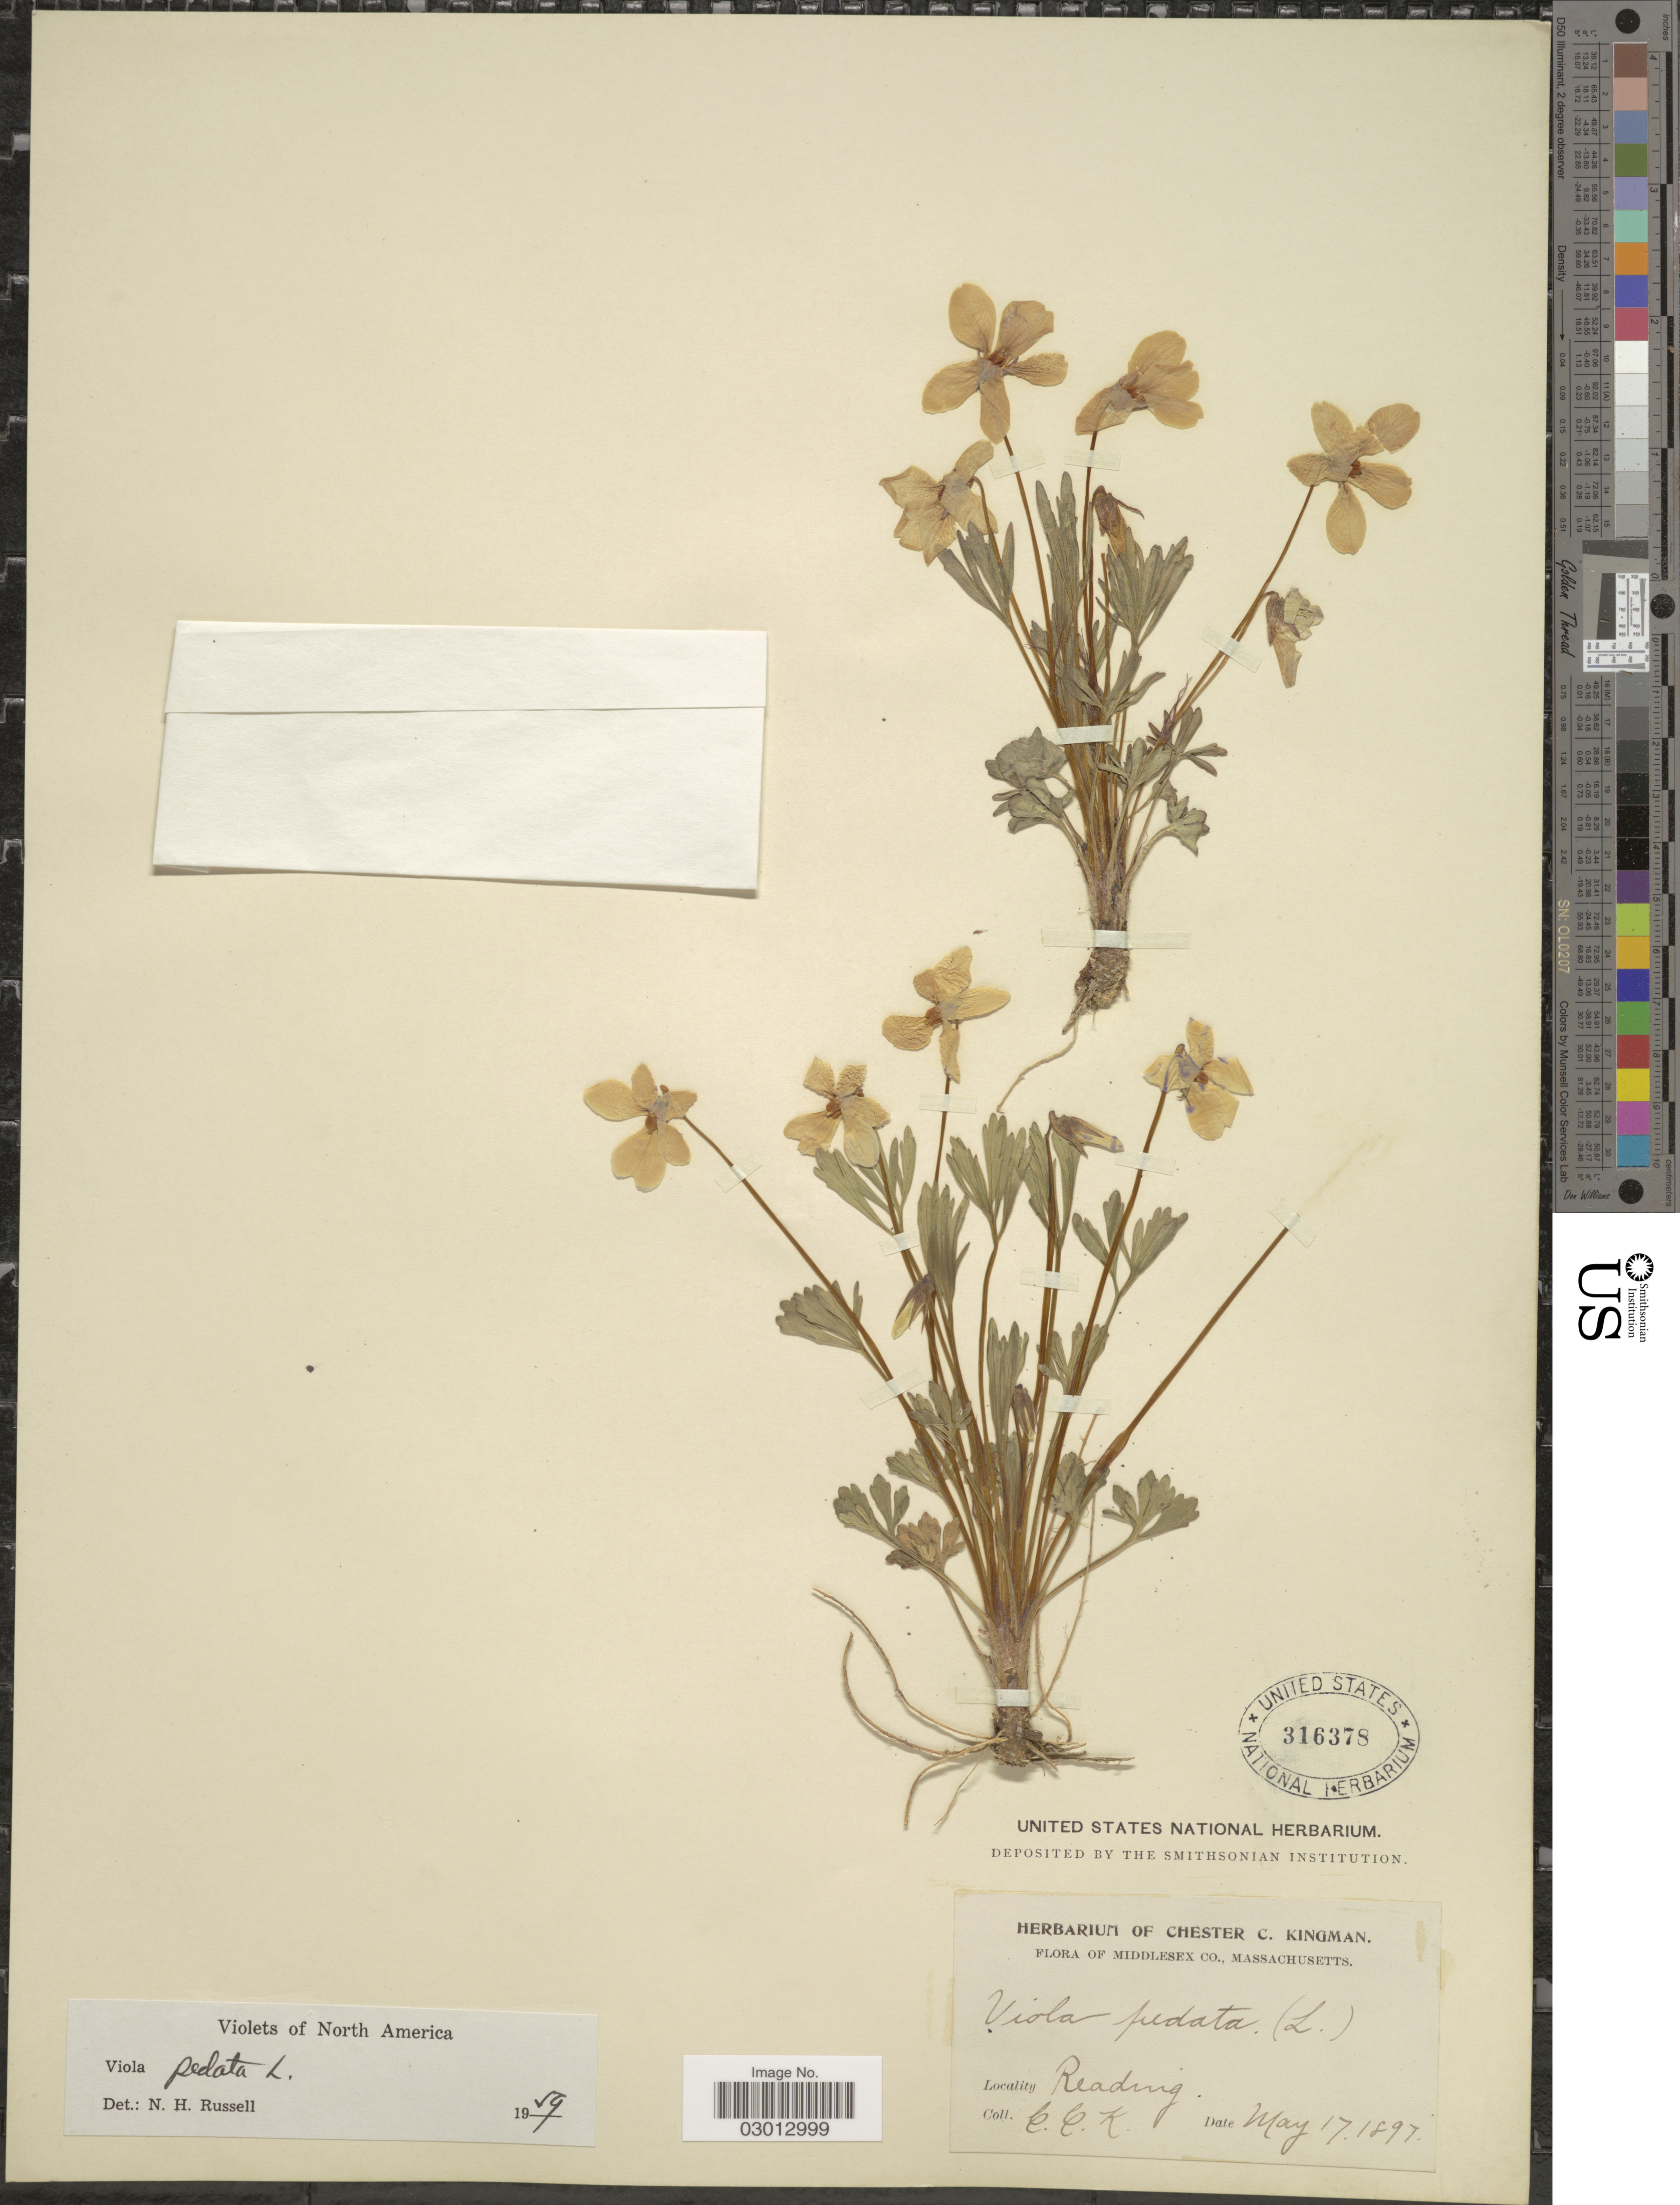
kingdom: Plantae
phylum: Tracheophyta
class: Magnoliopsida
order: Malpighiales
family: Violaceae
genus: Viola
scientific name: Viola pedata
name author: L.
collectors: C. Kingman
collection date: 1897-05-17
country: United States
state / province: Massachusetts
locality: Middlesex Co. Reading.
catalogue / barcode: US 316378